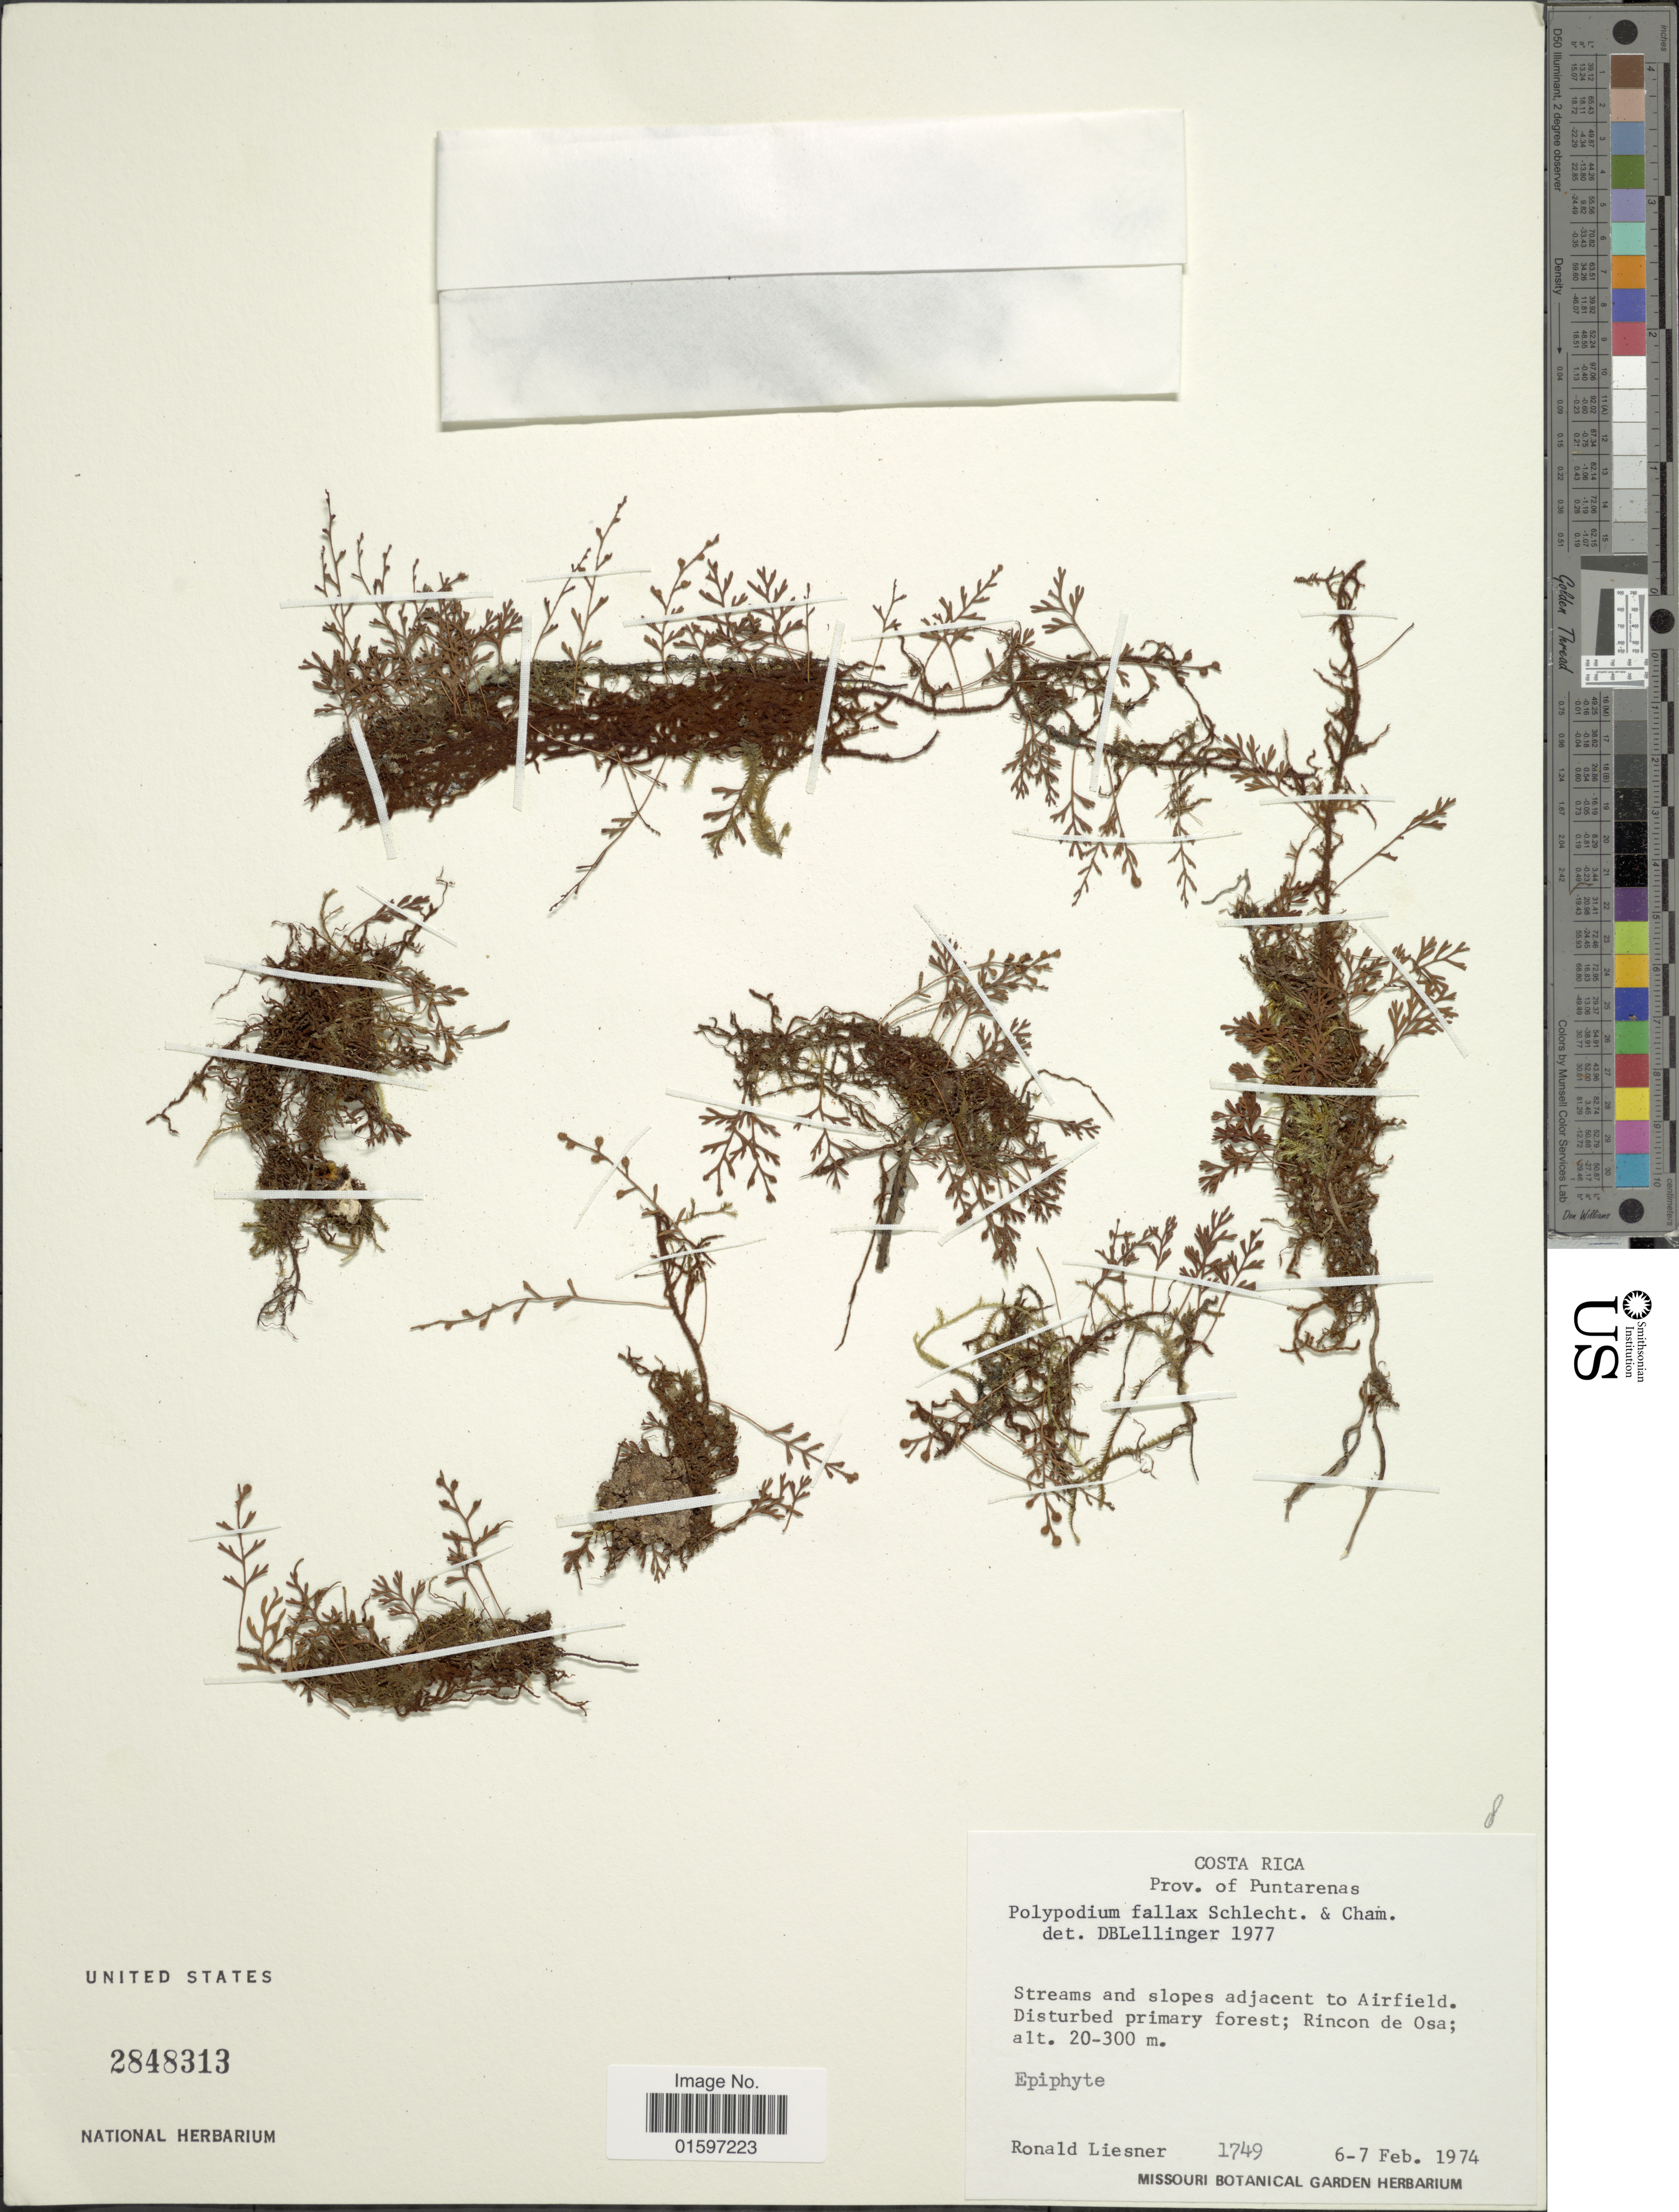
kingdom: Plantae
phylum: Tracheophyta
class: Polypodiopsida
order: Polypodiales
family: Polypodiaceae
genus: Pleopeltis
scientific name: Pleopeltis fallax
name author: (Schltdl. & Cham.) Mickel & Beitel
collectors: R. L. Liesner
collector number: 1749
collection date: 1974-02-06/1974-02-07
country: Costa Rica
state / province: Puntarenas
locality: Streams and slopes adjacent to Airfield, disturbed primary forest; Rincon de Osa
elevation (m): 20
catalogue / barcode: US 2848313